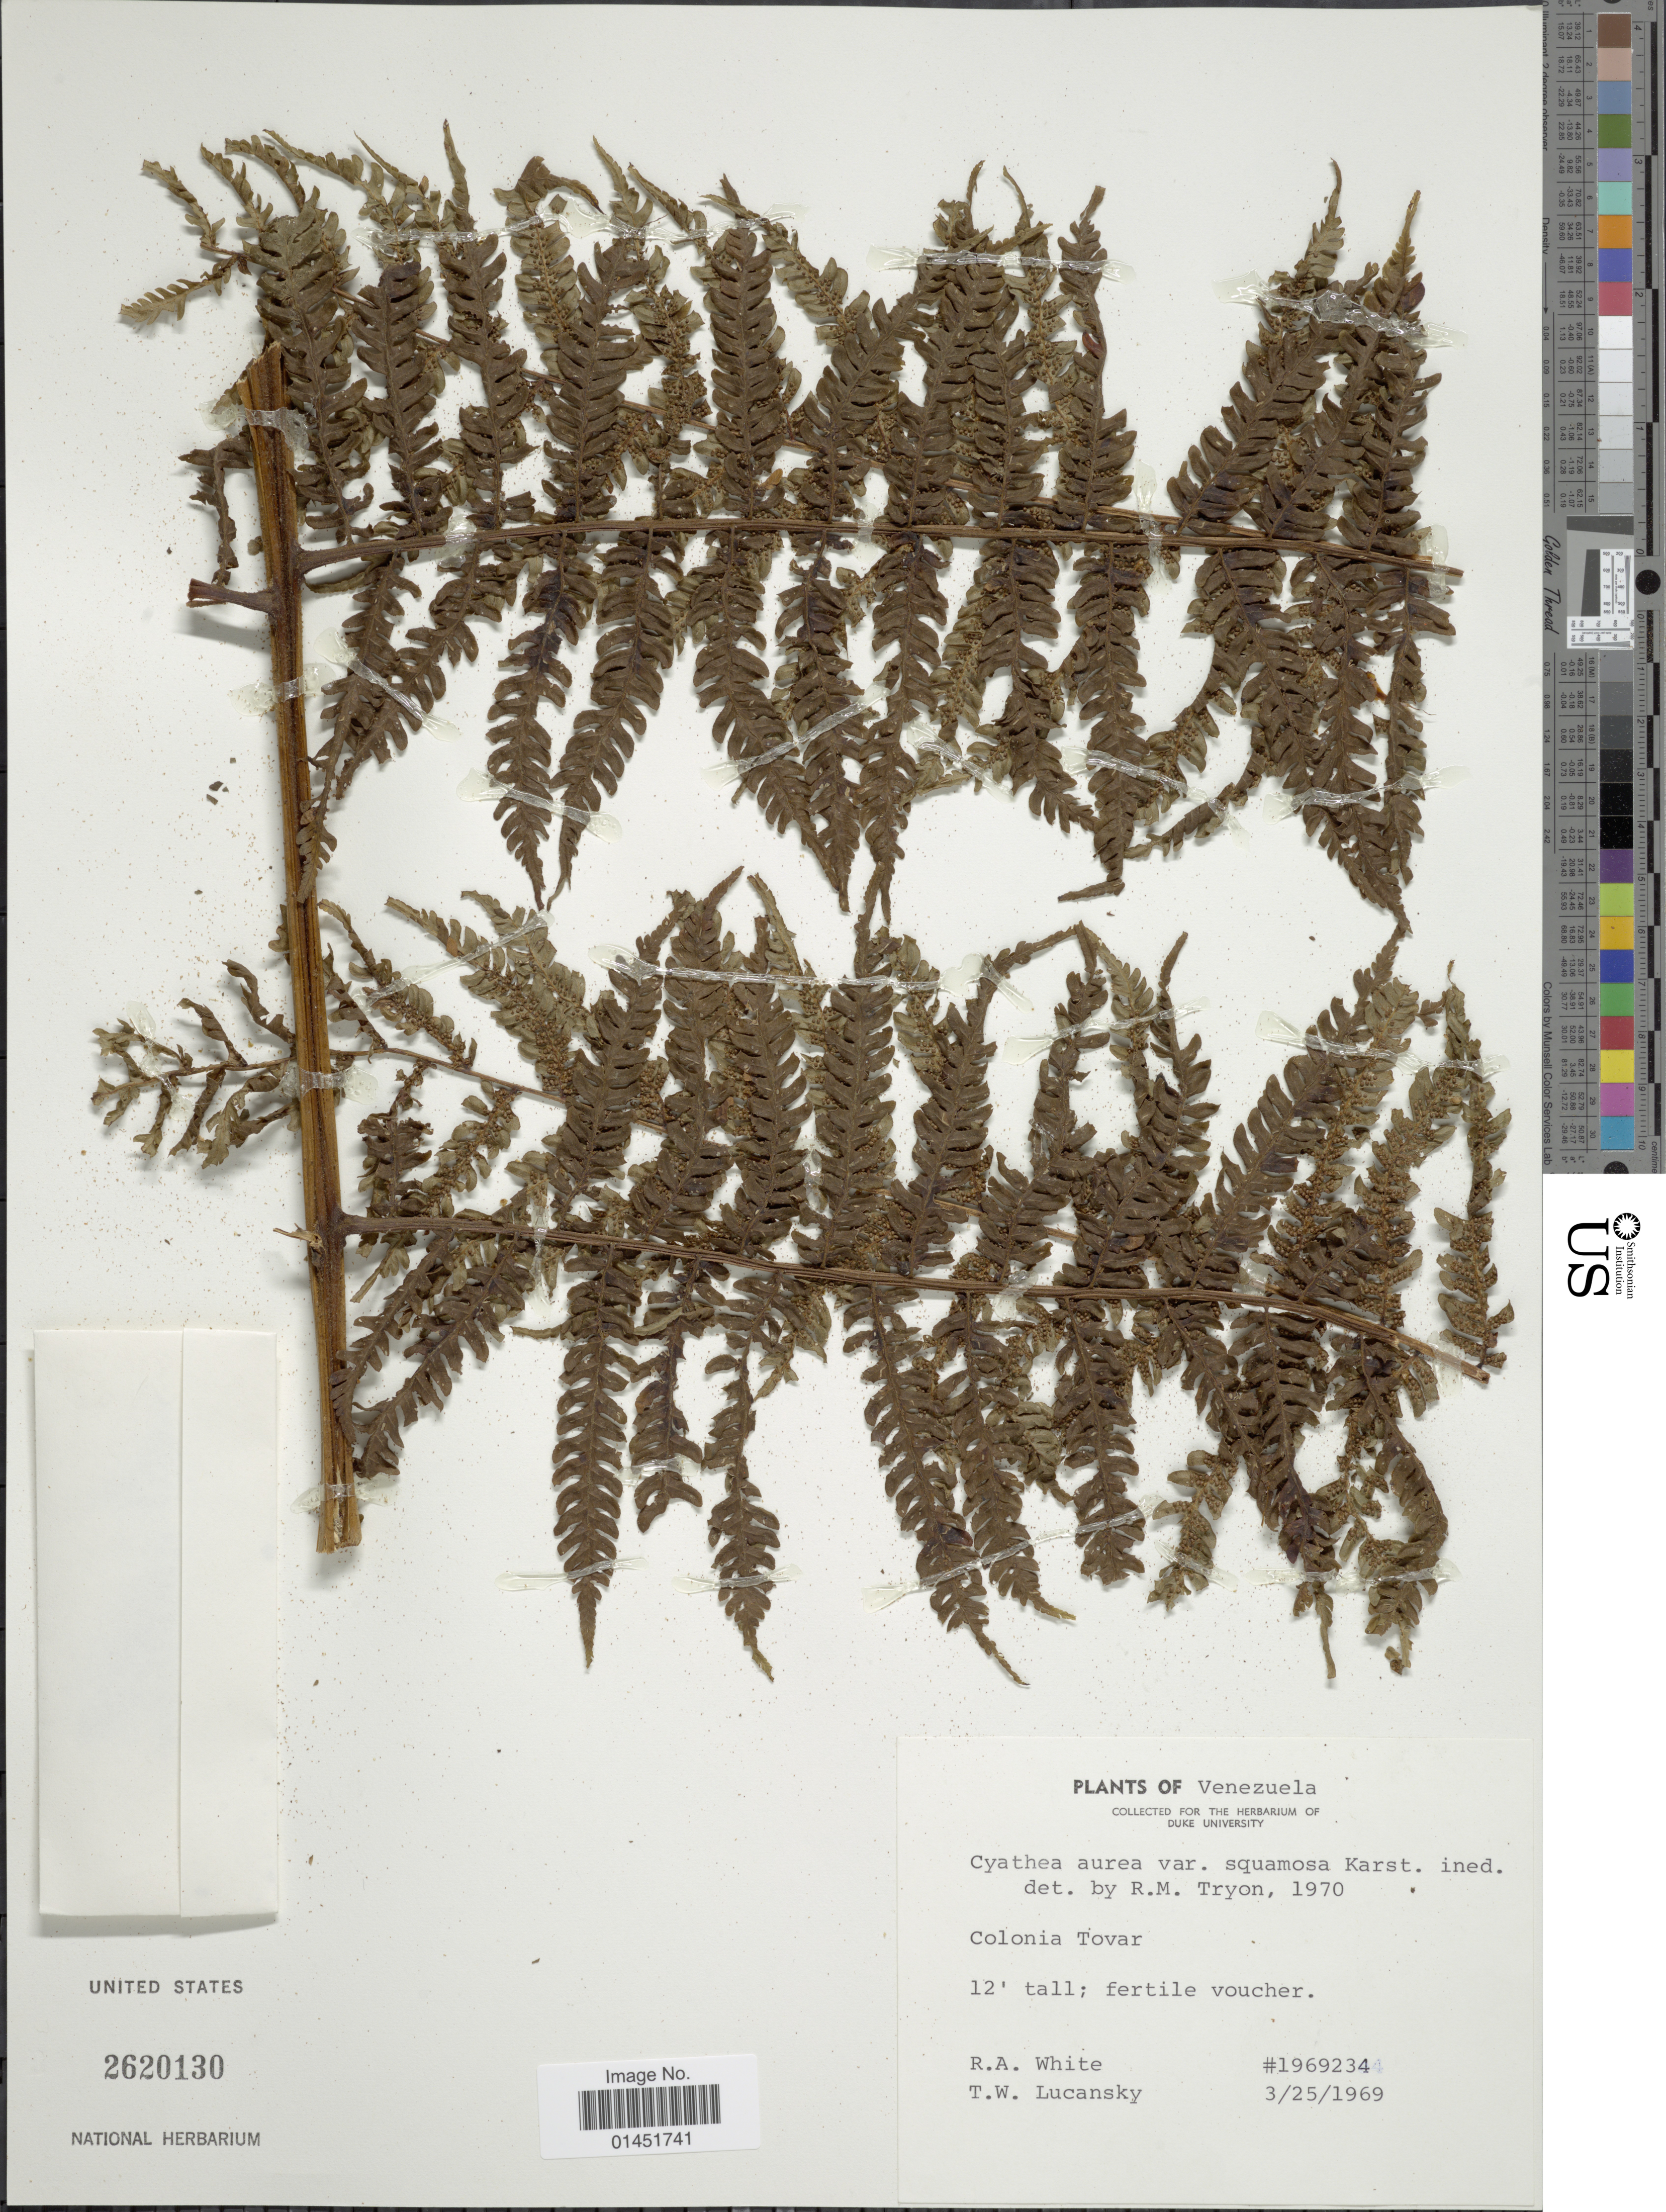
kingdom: Plantae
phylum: Tracheophyta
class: Polypodiopsida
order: Cyatheales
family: Cyatheaceae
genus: Cyathea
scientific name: Cyathea fulva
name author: (M. Martens & Galeotti) Fée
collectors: R. A. White & T. Lucansky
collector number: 1969234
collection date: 1969-03-25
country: Venezuela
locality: Colonia Tovar.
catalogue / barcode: US 2620130